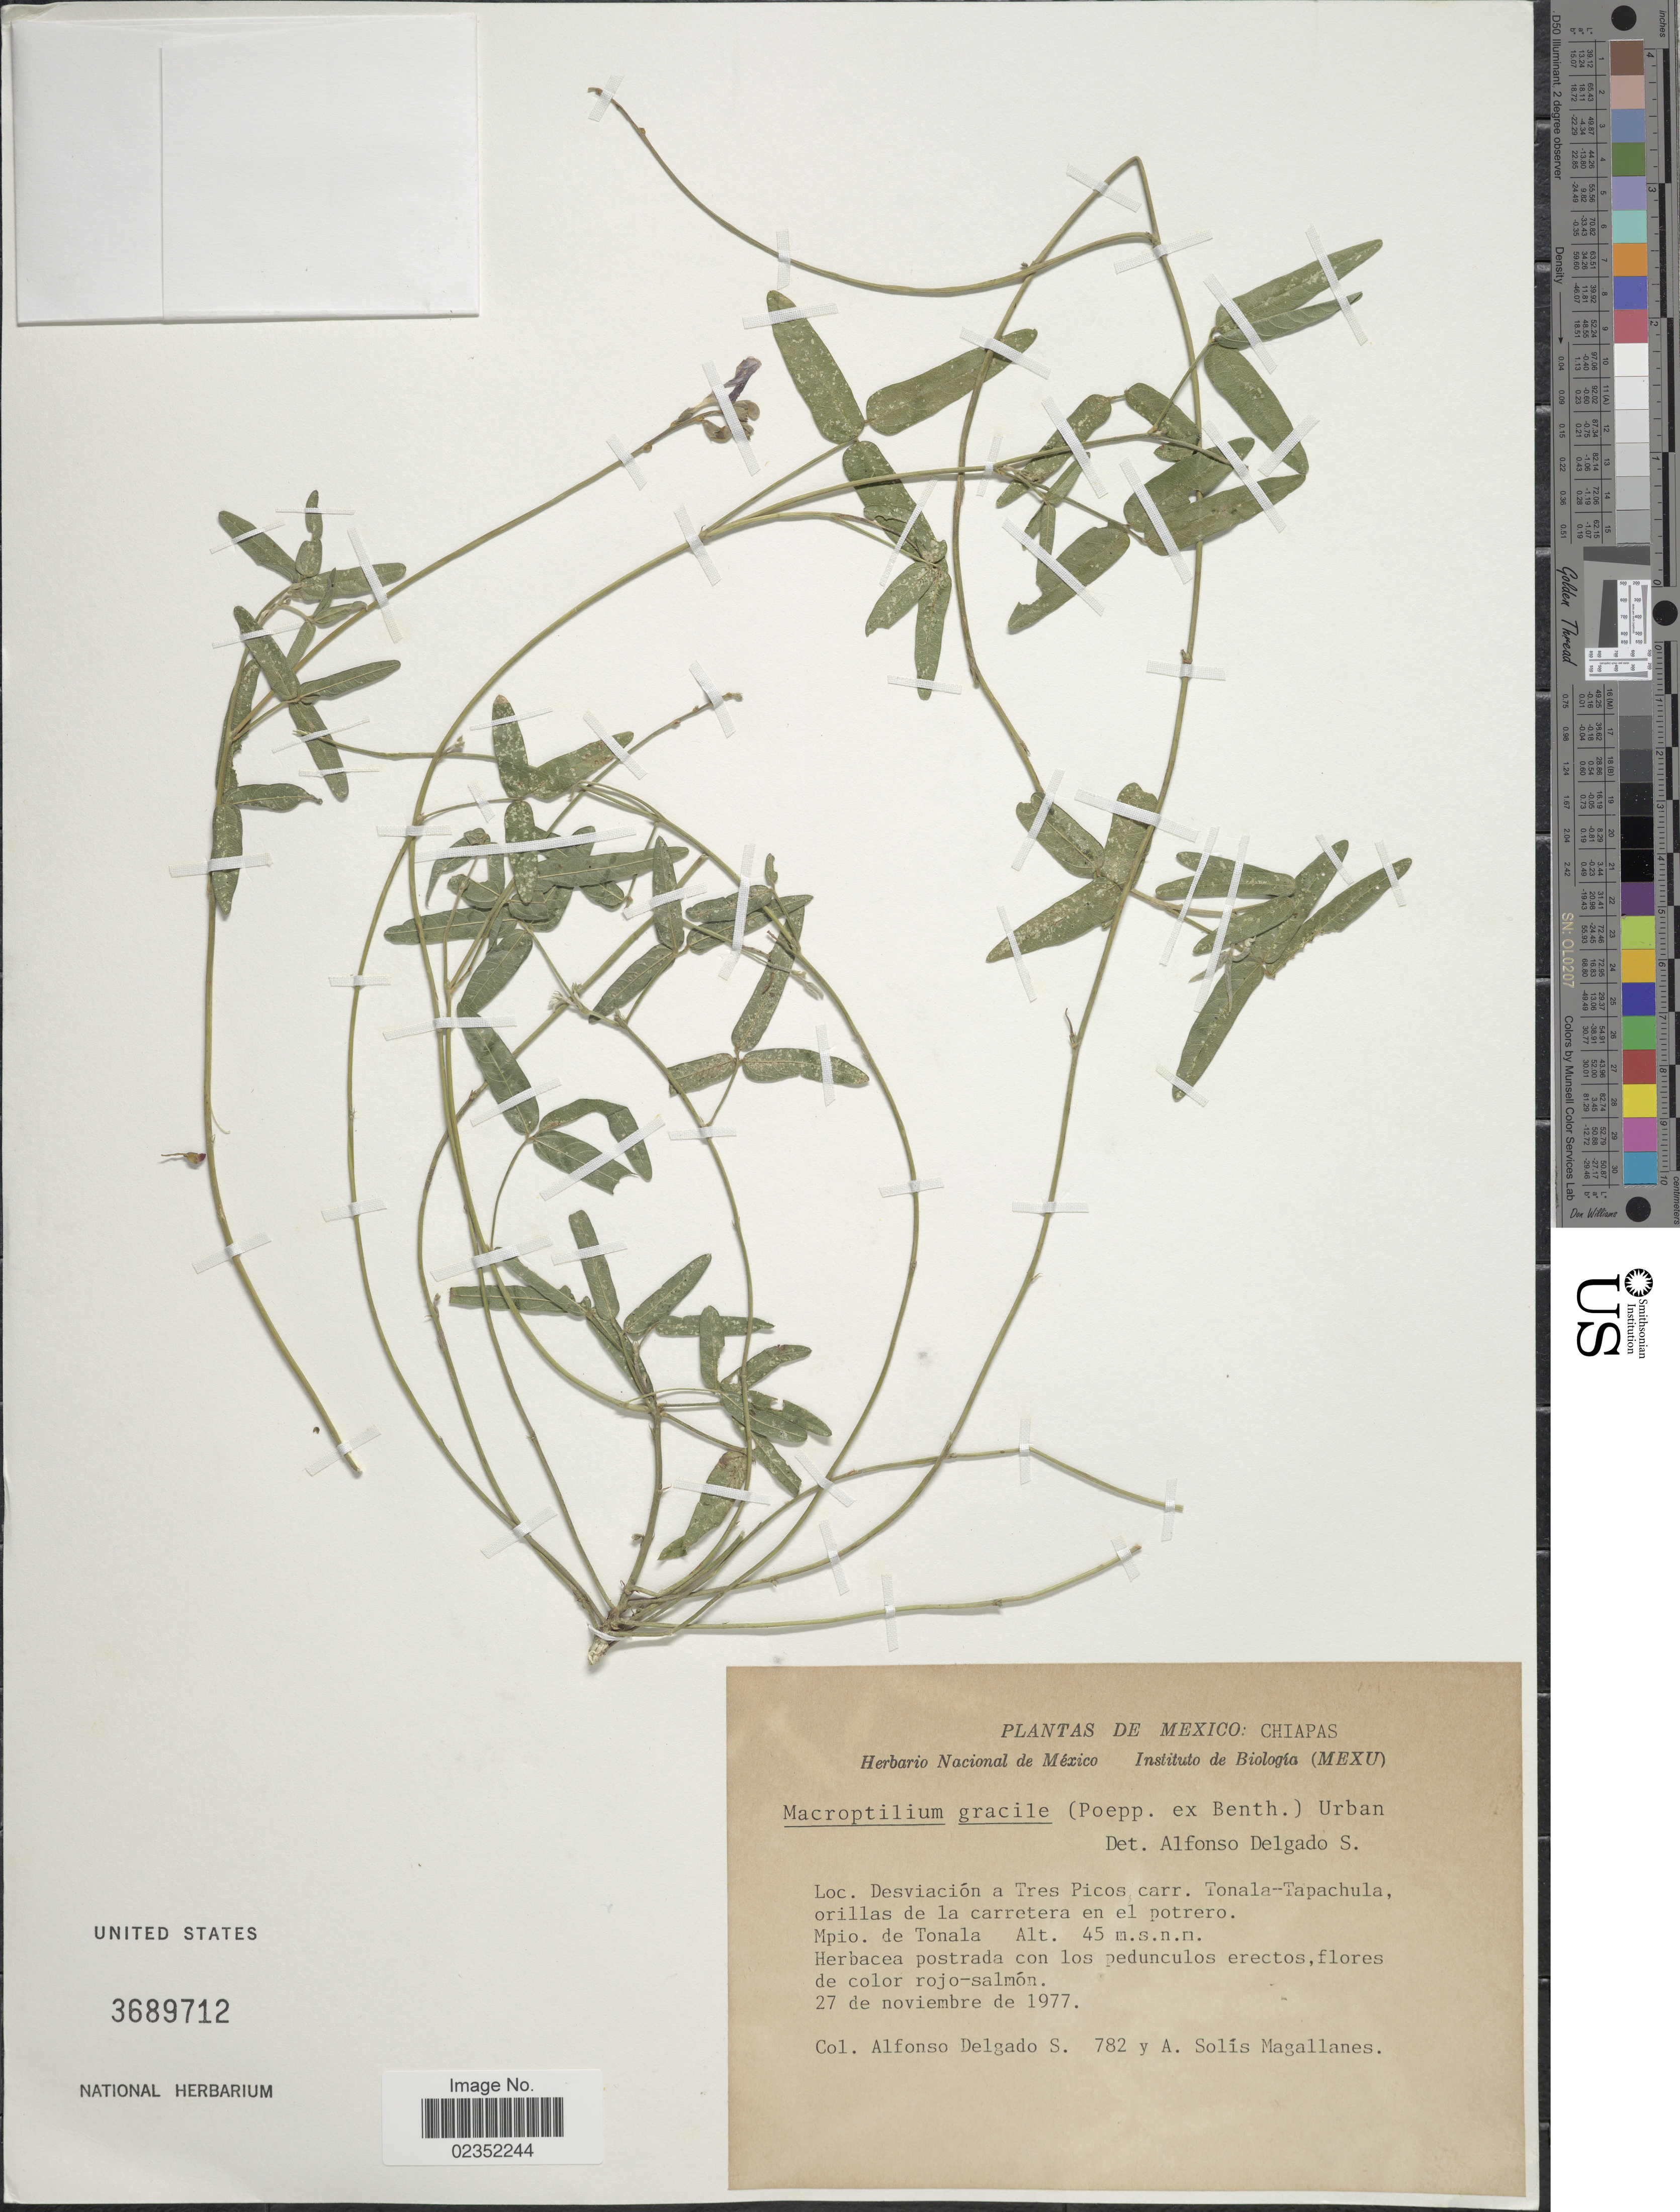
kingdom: Plantae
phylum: Tracheophyta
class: Magnoliopsida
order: Fabales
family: Fabaceae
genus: Macroptilium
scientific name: Macroptilium gracile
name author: (Poepp. ex Benth.) Urb.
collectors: A. Delgado S. & J. Solis Magallanes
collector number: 782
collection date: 1977-11-27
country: Mexico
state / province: Chiapas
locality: Desviación a Tres Picos carr. Tonala-Tapachula, orillas de la carretera en el potrero. Mpio. de Tonala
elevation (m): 45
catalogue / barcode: US 3689712